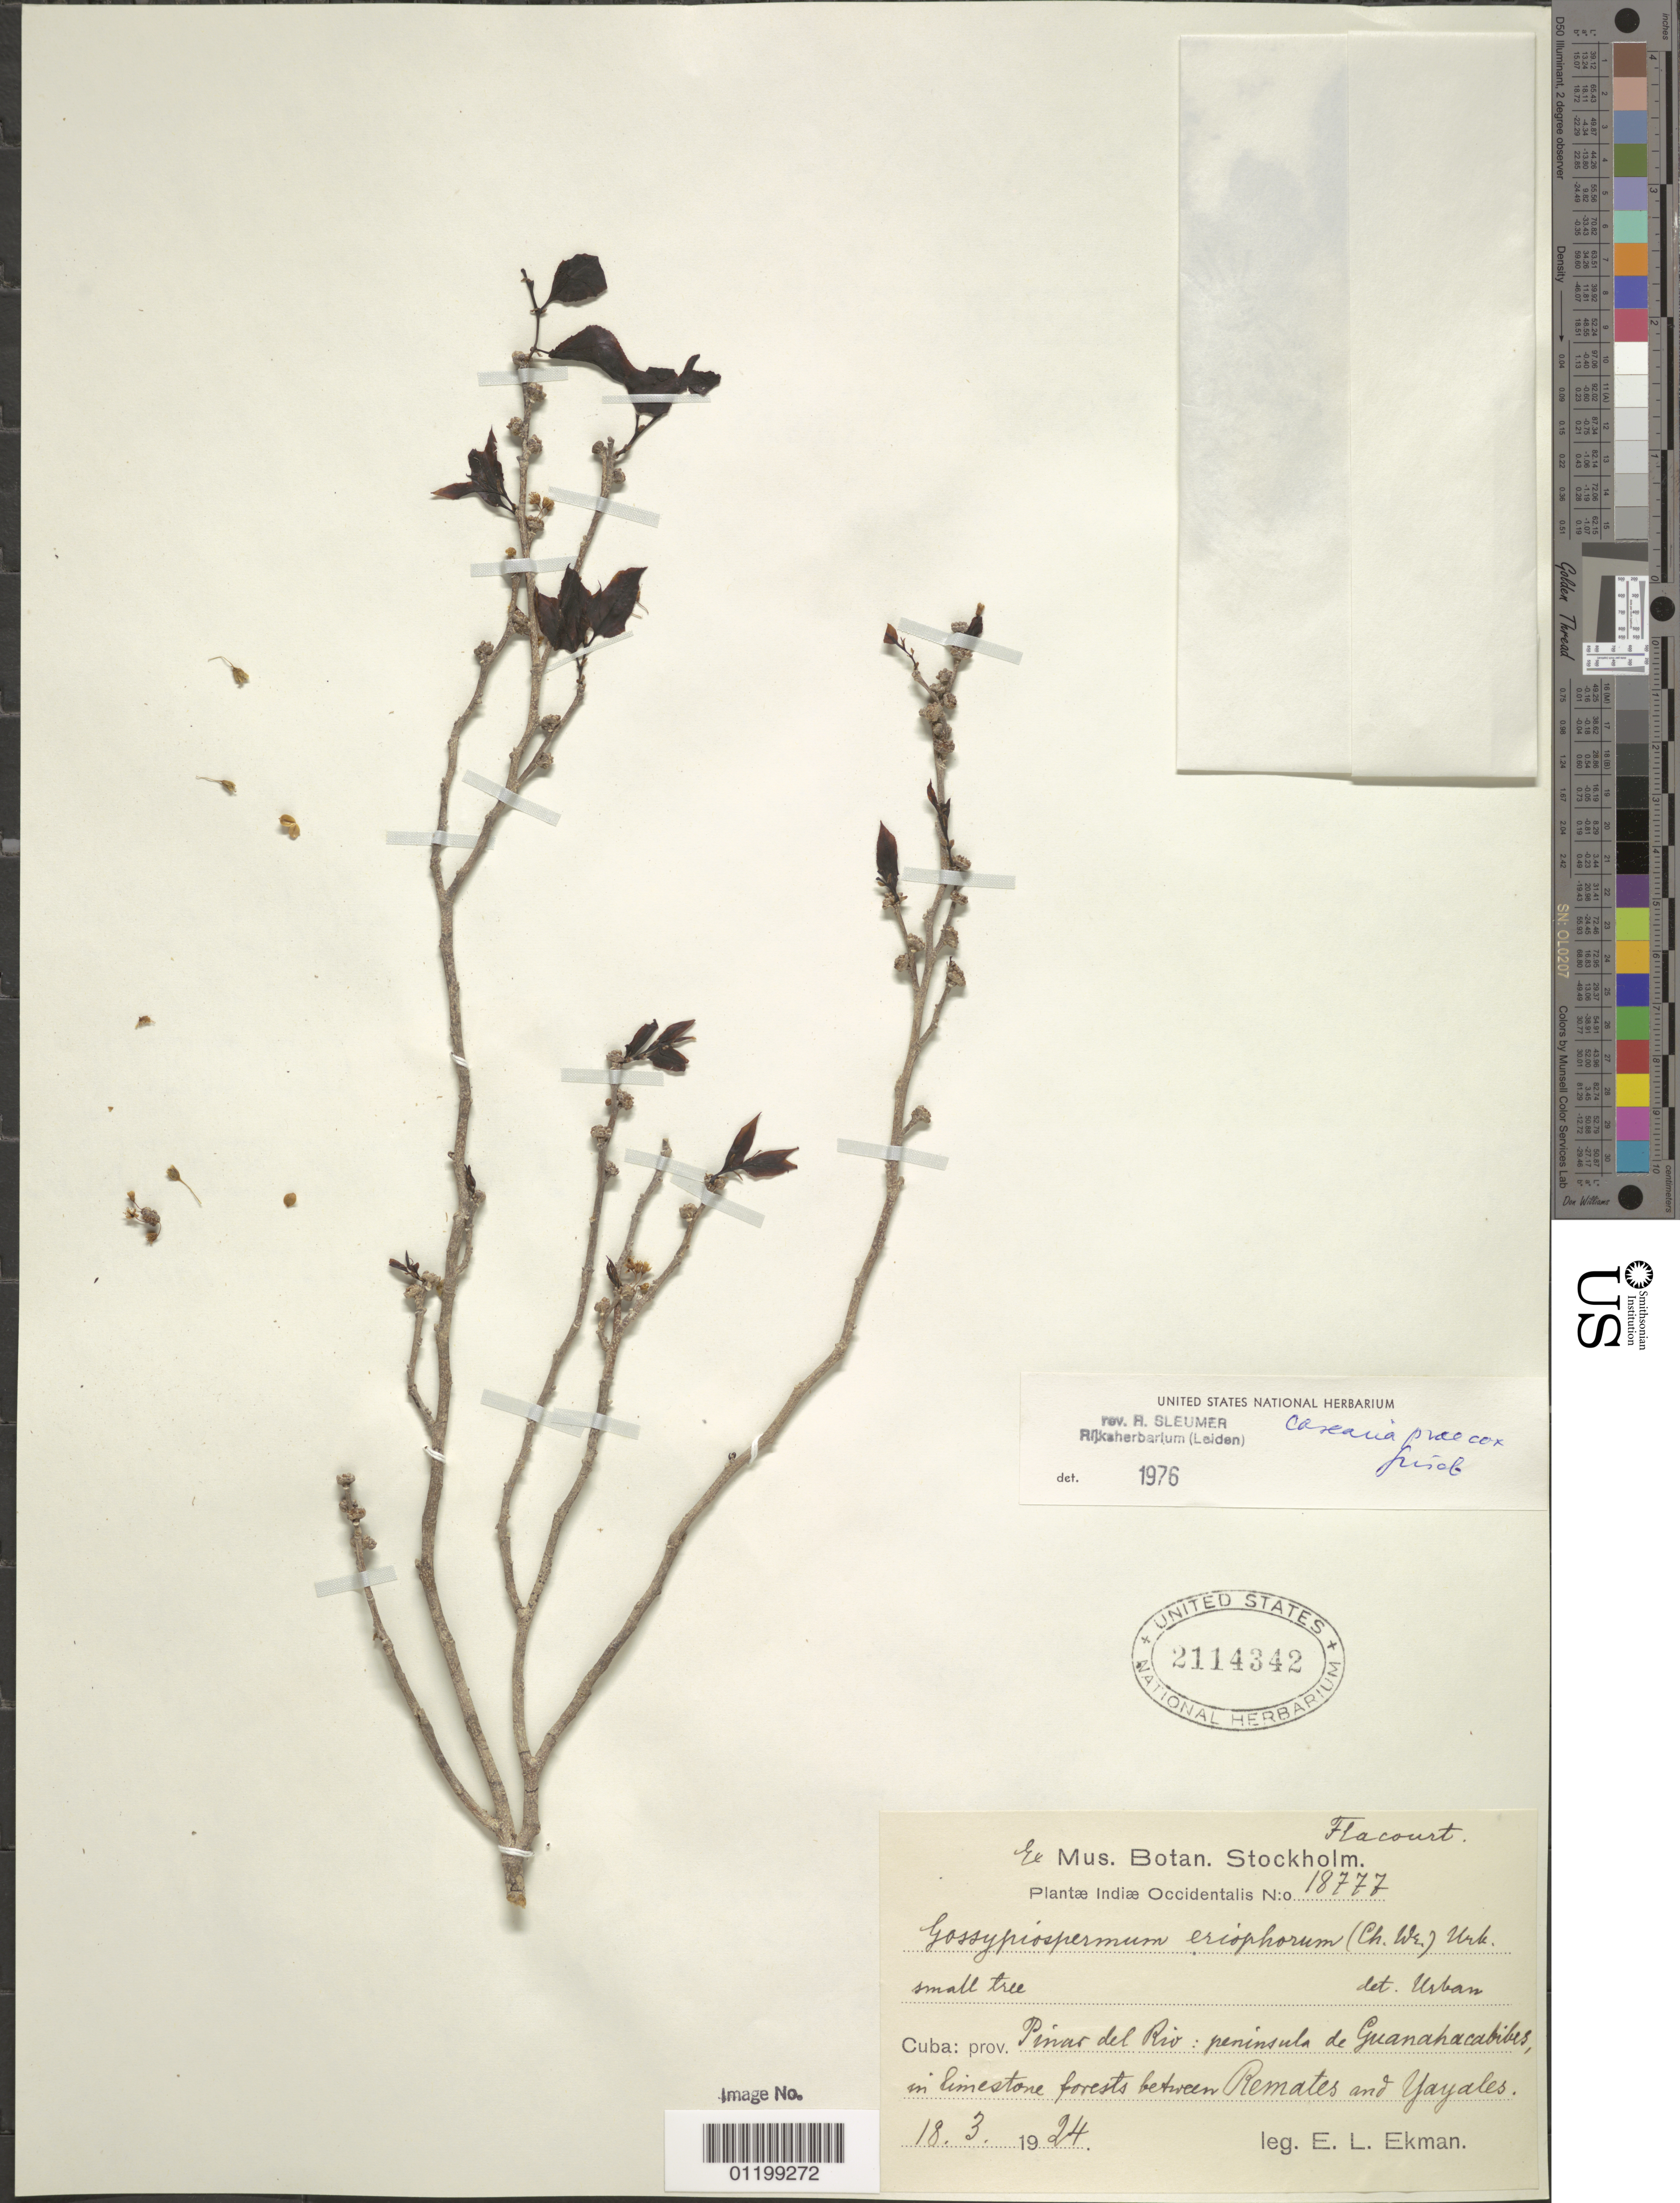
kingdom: Plantae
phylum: Tracheophyta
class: Magnoliopsida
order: Malpighiales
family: Salicaceae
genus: Gossypiospermum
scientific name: Gossypiospermum eriophora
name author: (C. Wright ex Griseb.) Urb.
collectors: E. L. Ekman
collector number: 18777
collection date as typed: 18 Mar 1924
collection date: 1924-03-18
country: Cuba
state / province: Pinar del Río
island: Greater Antilles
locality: Peninsula de Guanahacabilus, between Remates and Yayales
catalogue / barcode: US 2114342